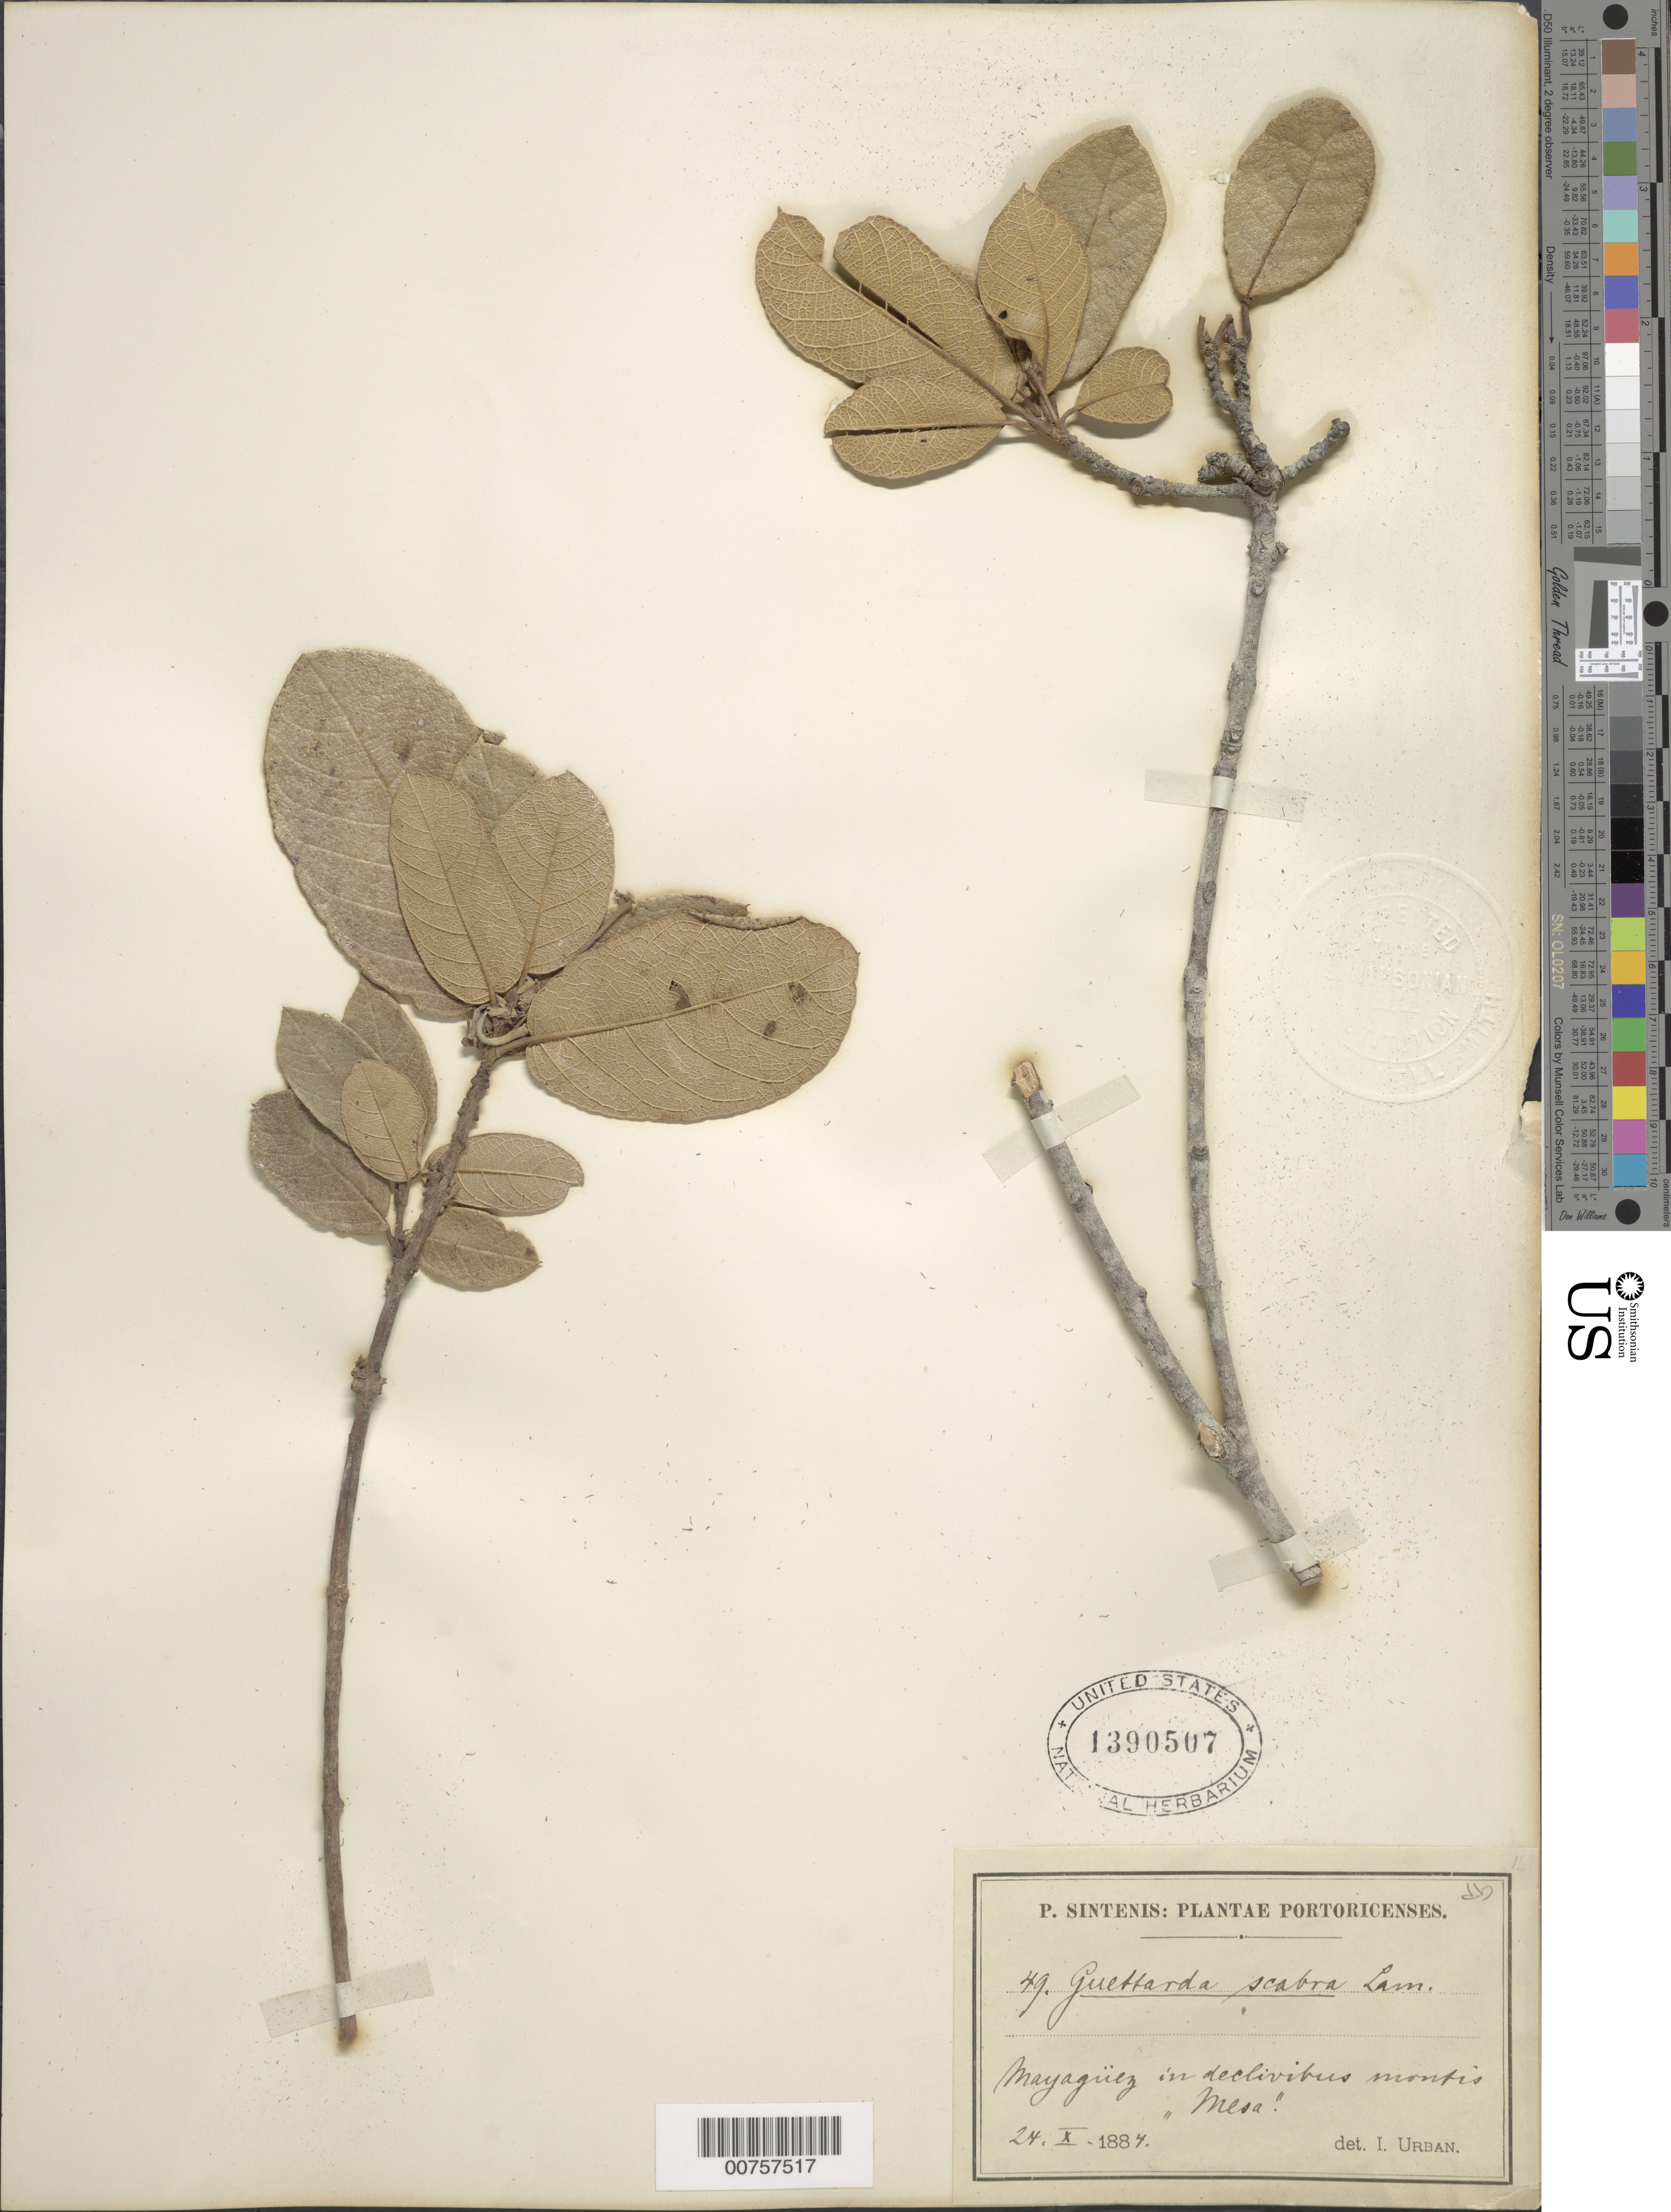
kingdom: Plantae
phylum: Tracheophyta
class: Magnoliopsida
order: Gentianales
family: Rubiaceae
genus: Guettarda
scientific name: Guettarda scabra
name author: (L.) Vent.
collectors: P. Sintenis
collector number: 49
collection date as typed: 24 Oct 1887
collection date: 1887-10-24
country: Puerto Rico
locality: Mayagüez.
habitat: In declivibus montis "Mesa".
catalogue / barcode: US 1390507